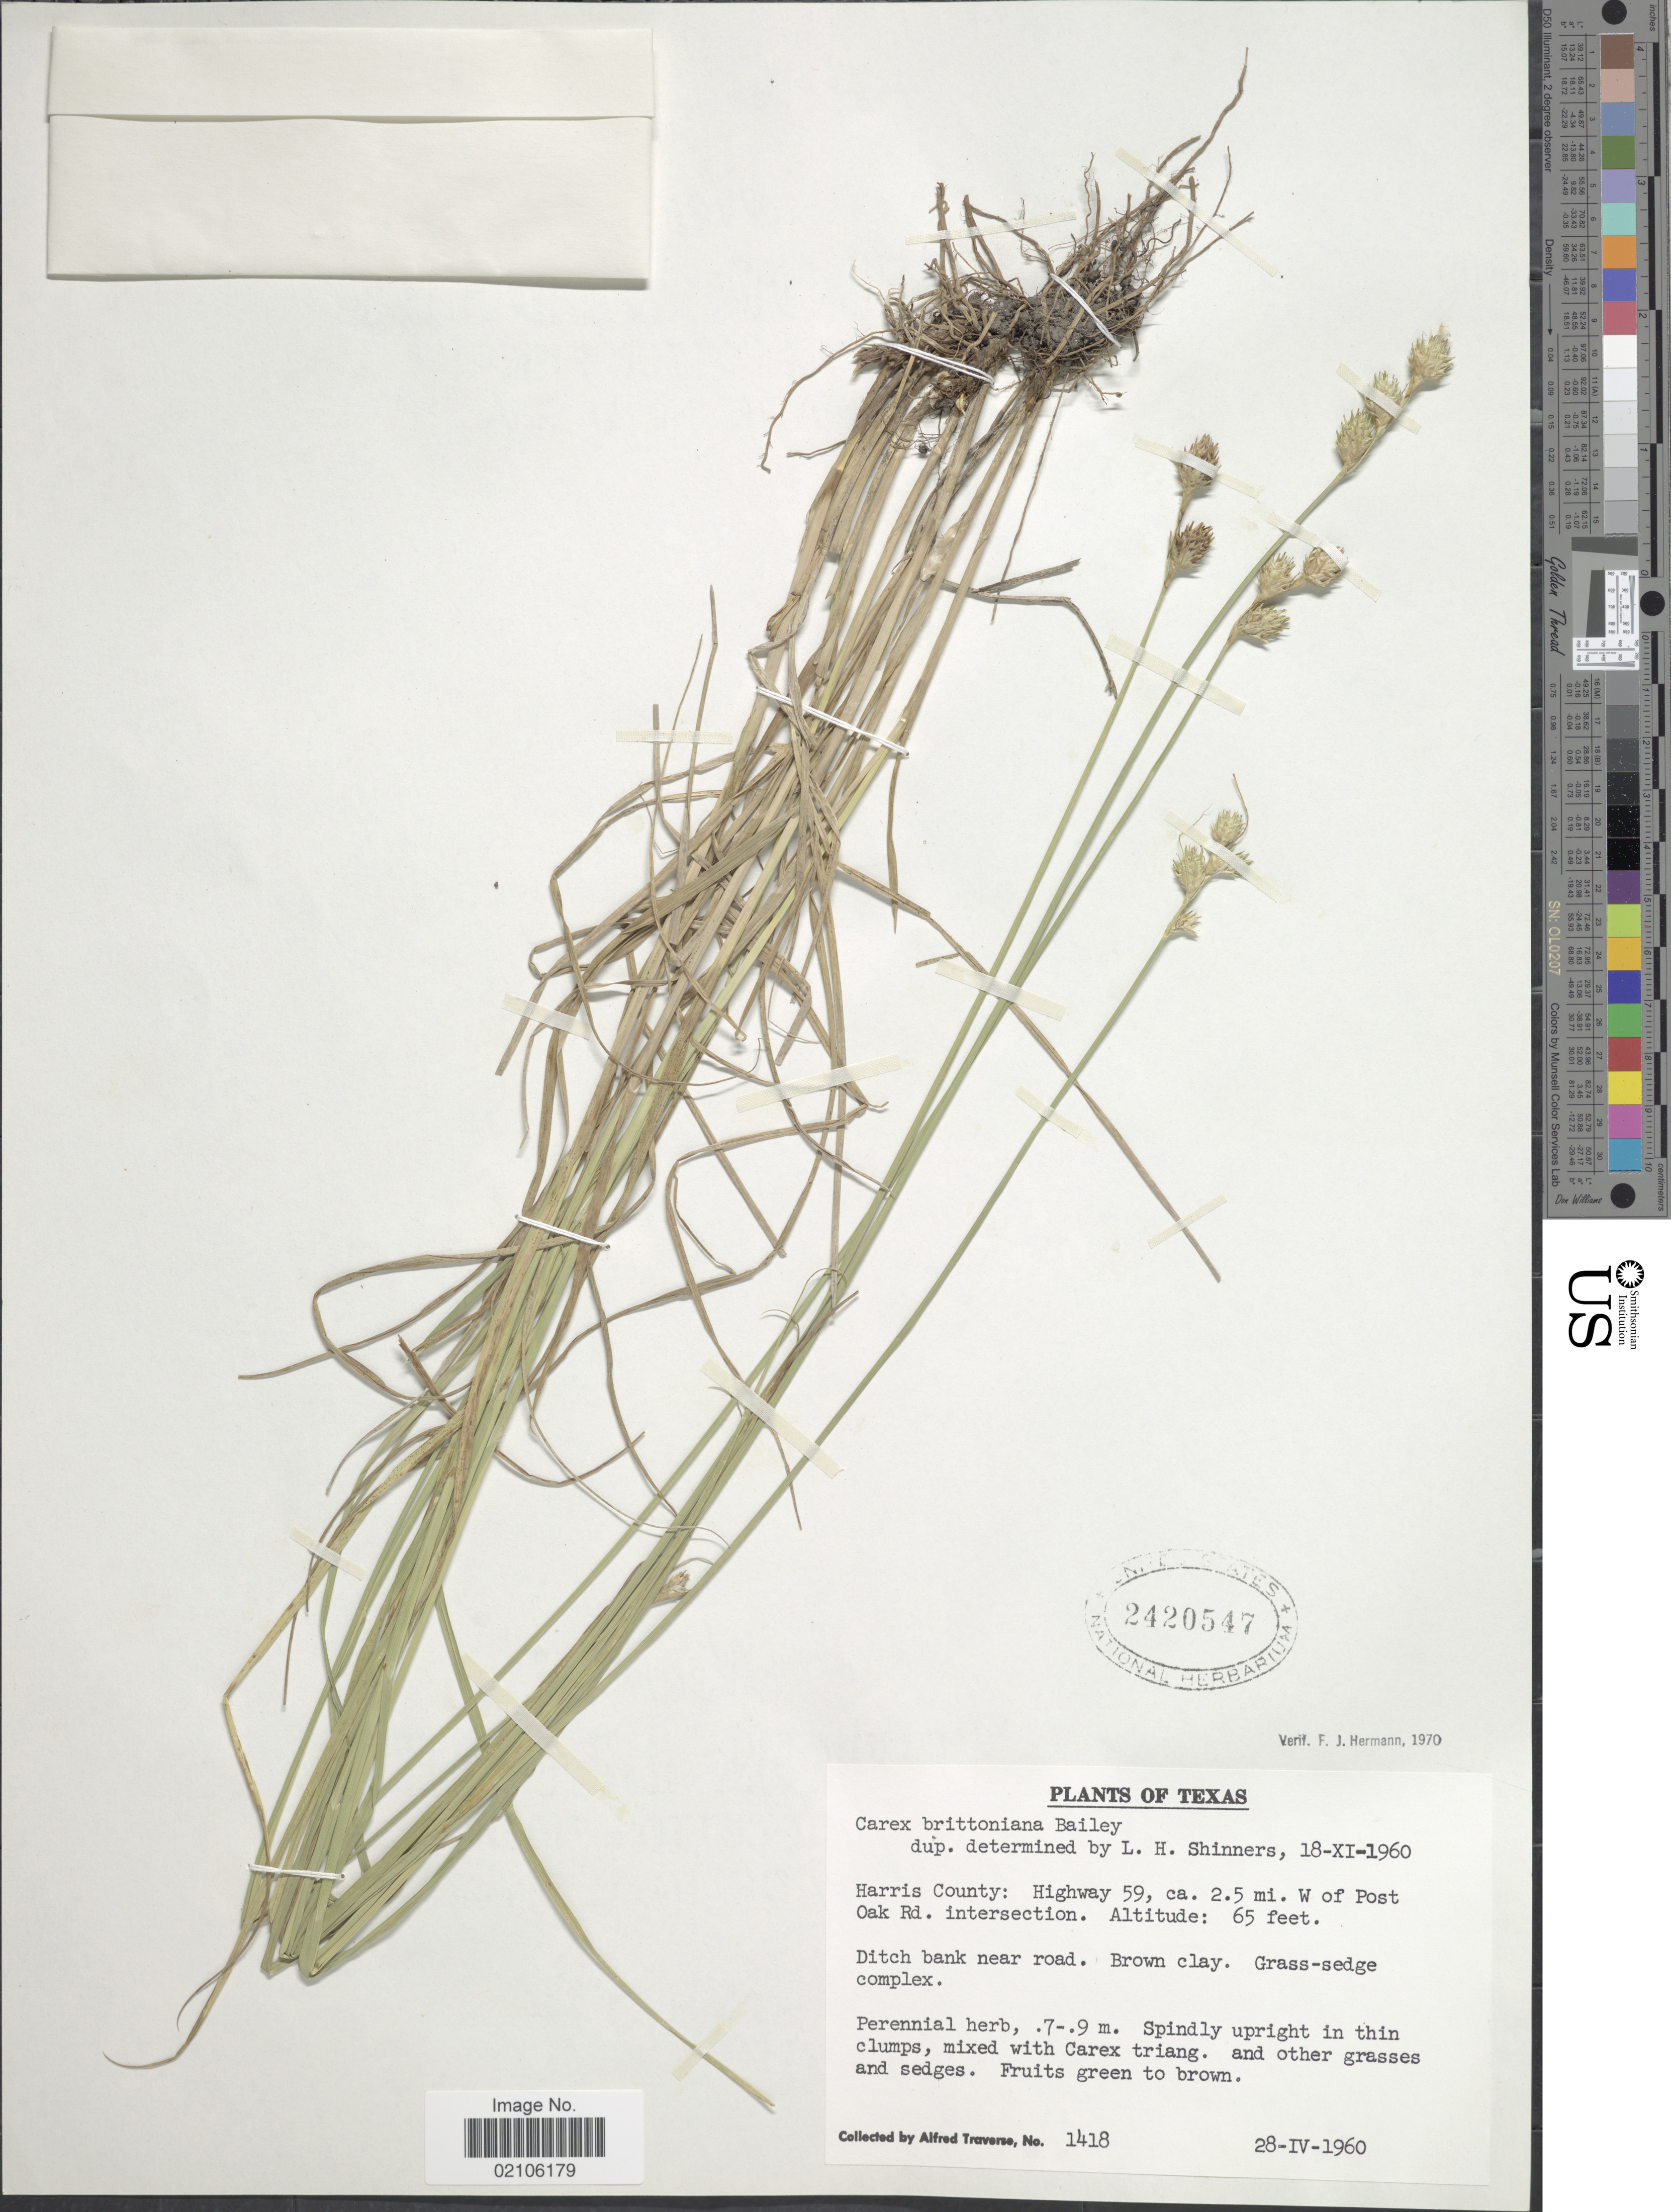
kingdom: Plantae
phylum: Tracheophyta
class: Liliopsida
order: Poales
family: Cyperaceae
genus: Carex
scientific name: Carex tetrastachya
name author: Scheele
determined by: Strong, Mark T., (BOT), Smithsonian Institution - National Museum of Natural History (UNITED STATES)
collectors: A. Traverse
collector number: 1418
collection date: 1960-04-28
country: United States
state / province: Texas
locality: Harris County: Highway 59, ca. 2.5 mi. W of Post Oak Rd., intersection, ditch bank near road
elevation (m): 20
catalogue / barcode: US 2420547